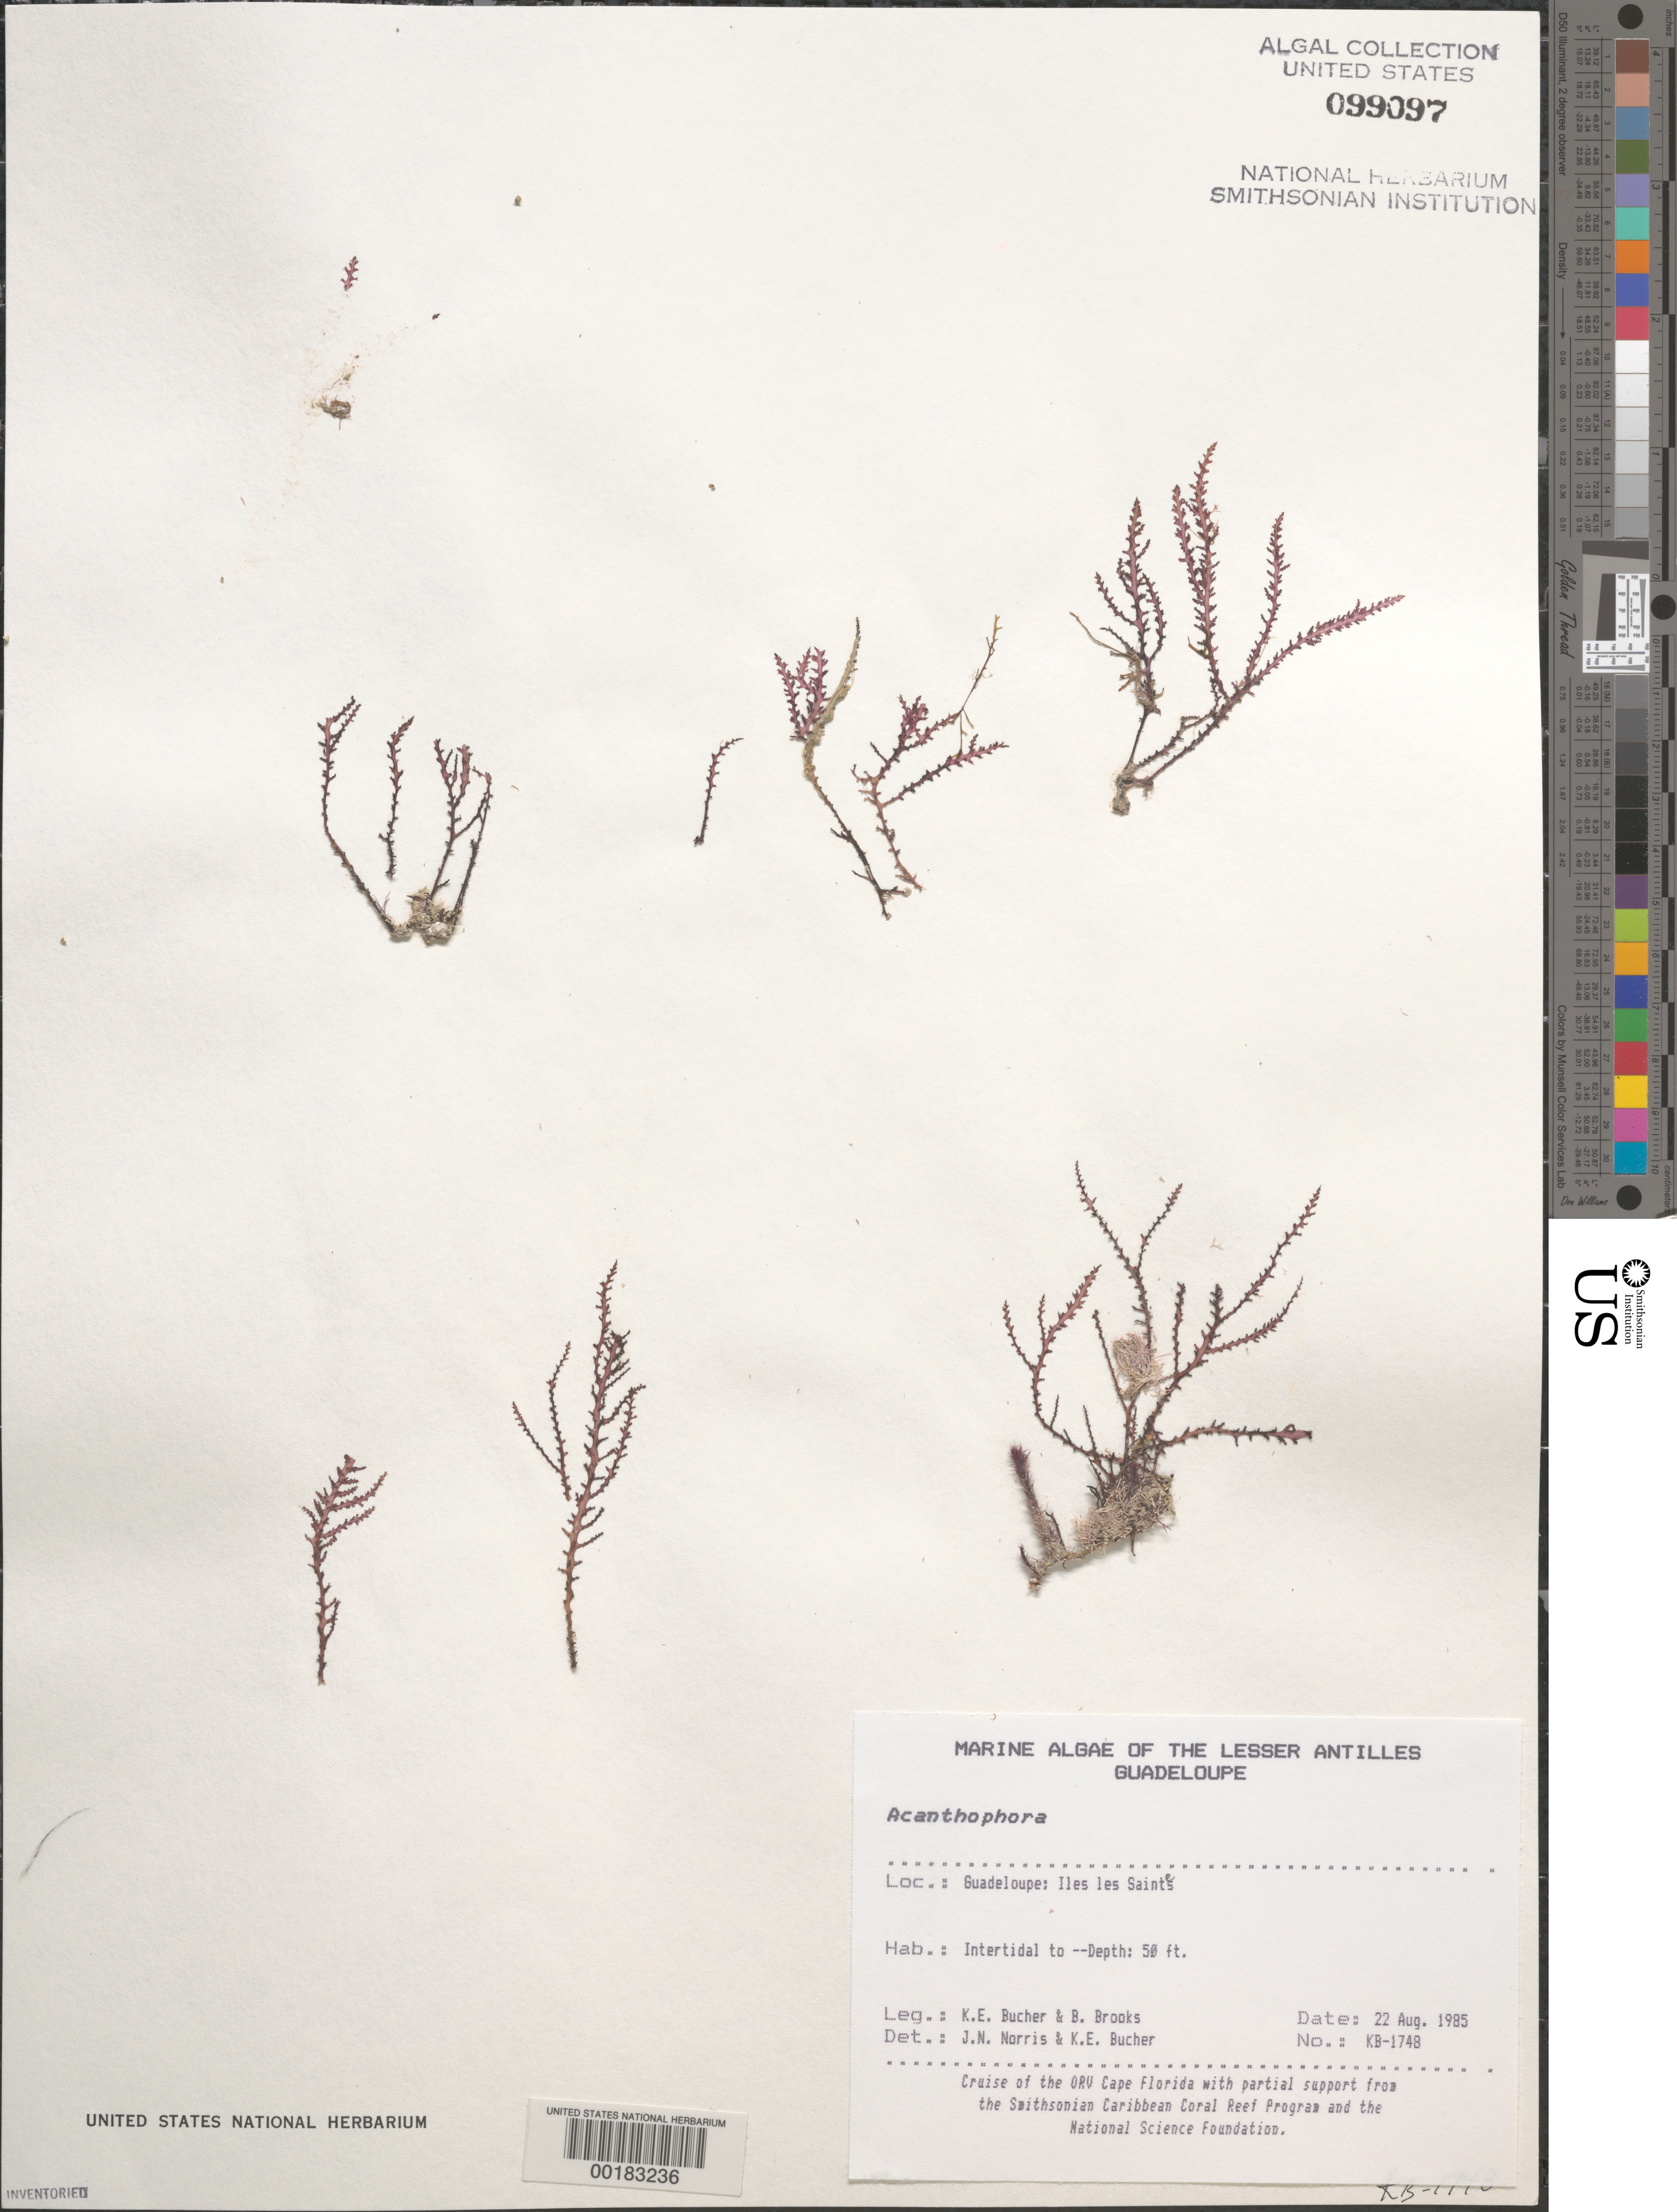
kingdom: Plantae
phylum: Rhodophyta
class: Florideophyceae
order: Ceramiales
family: Rhodomelaceae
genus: Acanthophora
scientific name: Acanthophora sp.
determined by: Norris, J. N.; Bucher, K. E.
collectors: K. E. Bucher & B. Brooks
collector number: Kb-1748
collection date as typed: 22 Aug 1985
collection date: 1985-08-22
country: Guadeloupe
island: Iles des Saintes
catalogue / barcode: US 99097